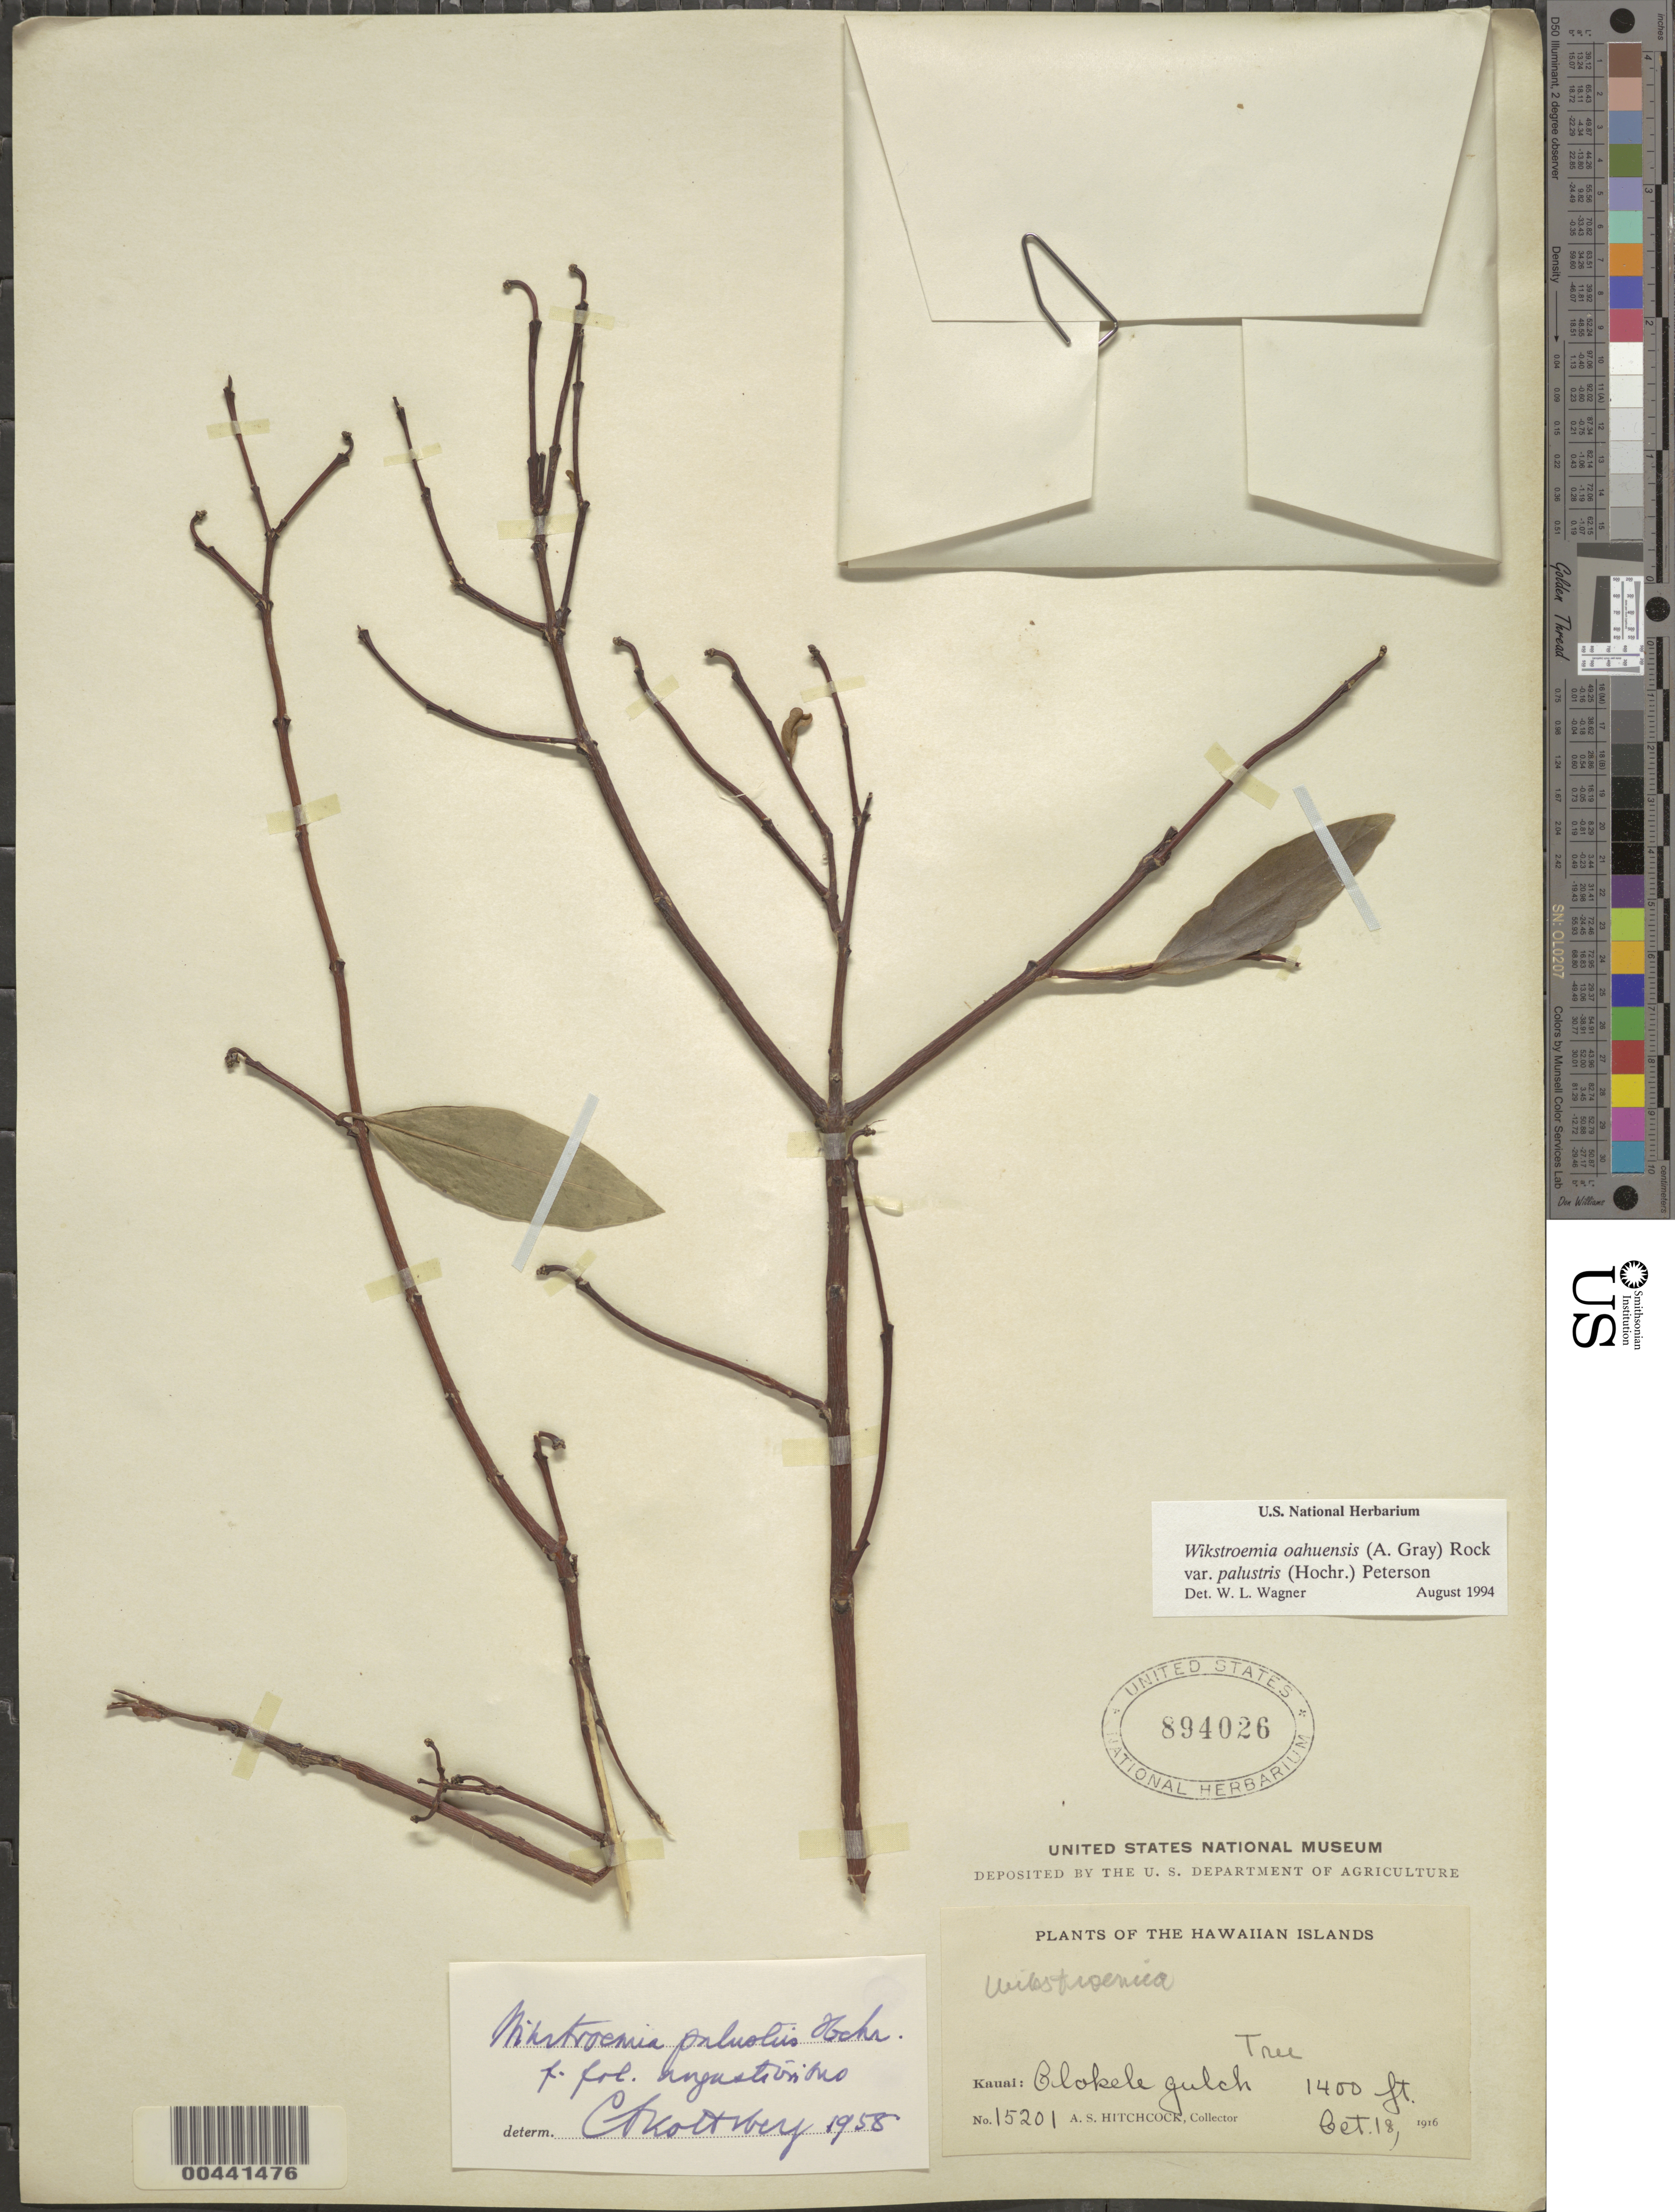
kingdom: Plantae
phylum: Tracheophyta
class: Magnoliopsida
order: Malvales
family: Thymelaeaceae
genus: Wikstroemia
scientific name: Wikstroemia oahuensis var. palustris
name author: (Hochr.) B. Peterson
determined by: Wagner, W. L., (BOT), Smithsonian Institution - National Museum of Natural History (UNITED STATES)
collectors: A. S. Hitchcock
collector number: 15201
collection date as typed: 18 Oct 1916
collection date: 1916-10-18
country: United States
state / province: Hawaii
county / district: Kauai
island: Kaua'i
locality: Olokele Gulch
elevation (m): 427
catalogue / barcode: US 894026